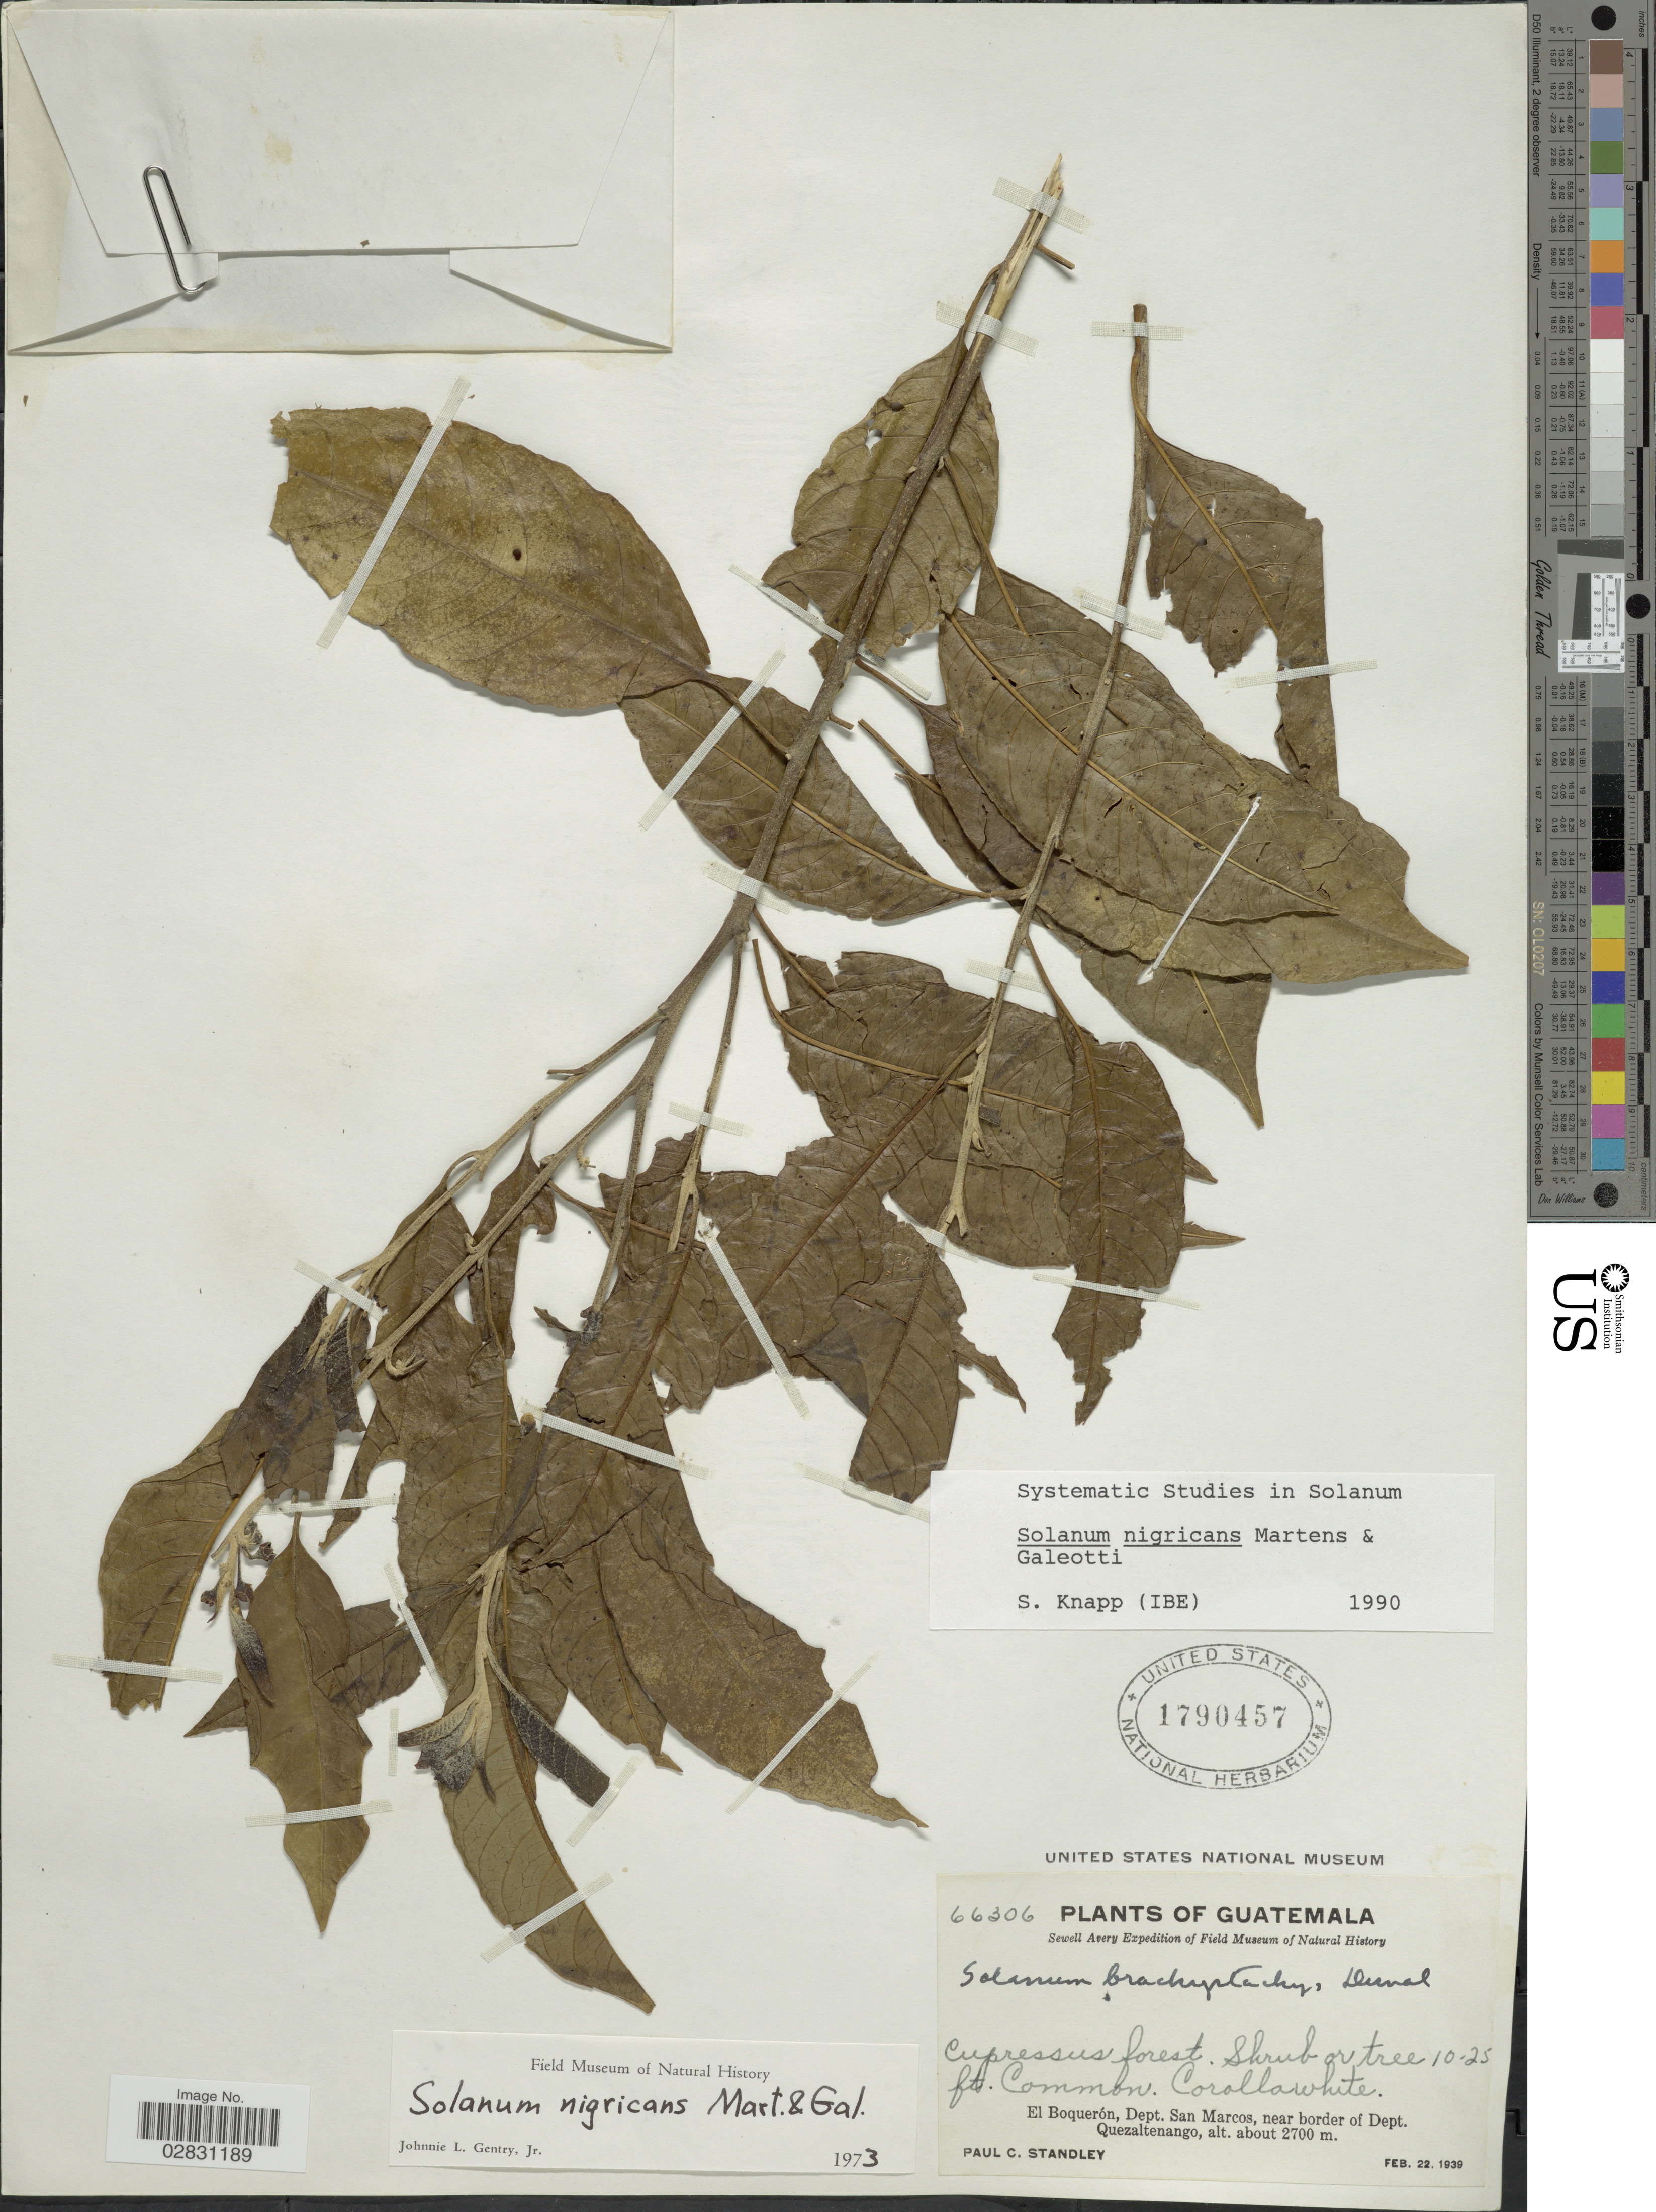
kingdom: Plantae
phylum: Tracheophyta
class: Magnoliopsida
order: Solanales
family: Solanaceae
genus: Solanum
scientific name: Solanum nigricans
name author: M. Martens & Galeotti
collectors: P. C. Standley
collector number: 66306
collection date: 1939-02-22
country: Guatemala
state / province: San Marcos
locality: El Boquerón, near border of Dept. Quezaltenango.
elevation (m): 2700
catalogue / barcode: US 1790457